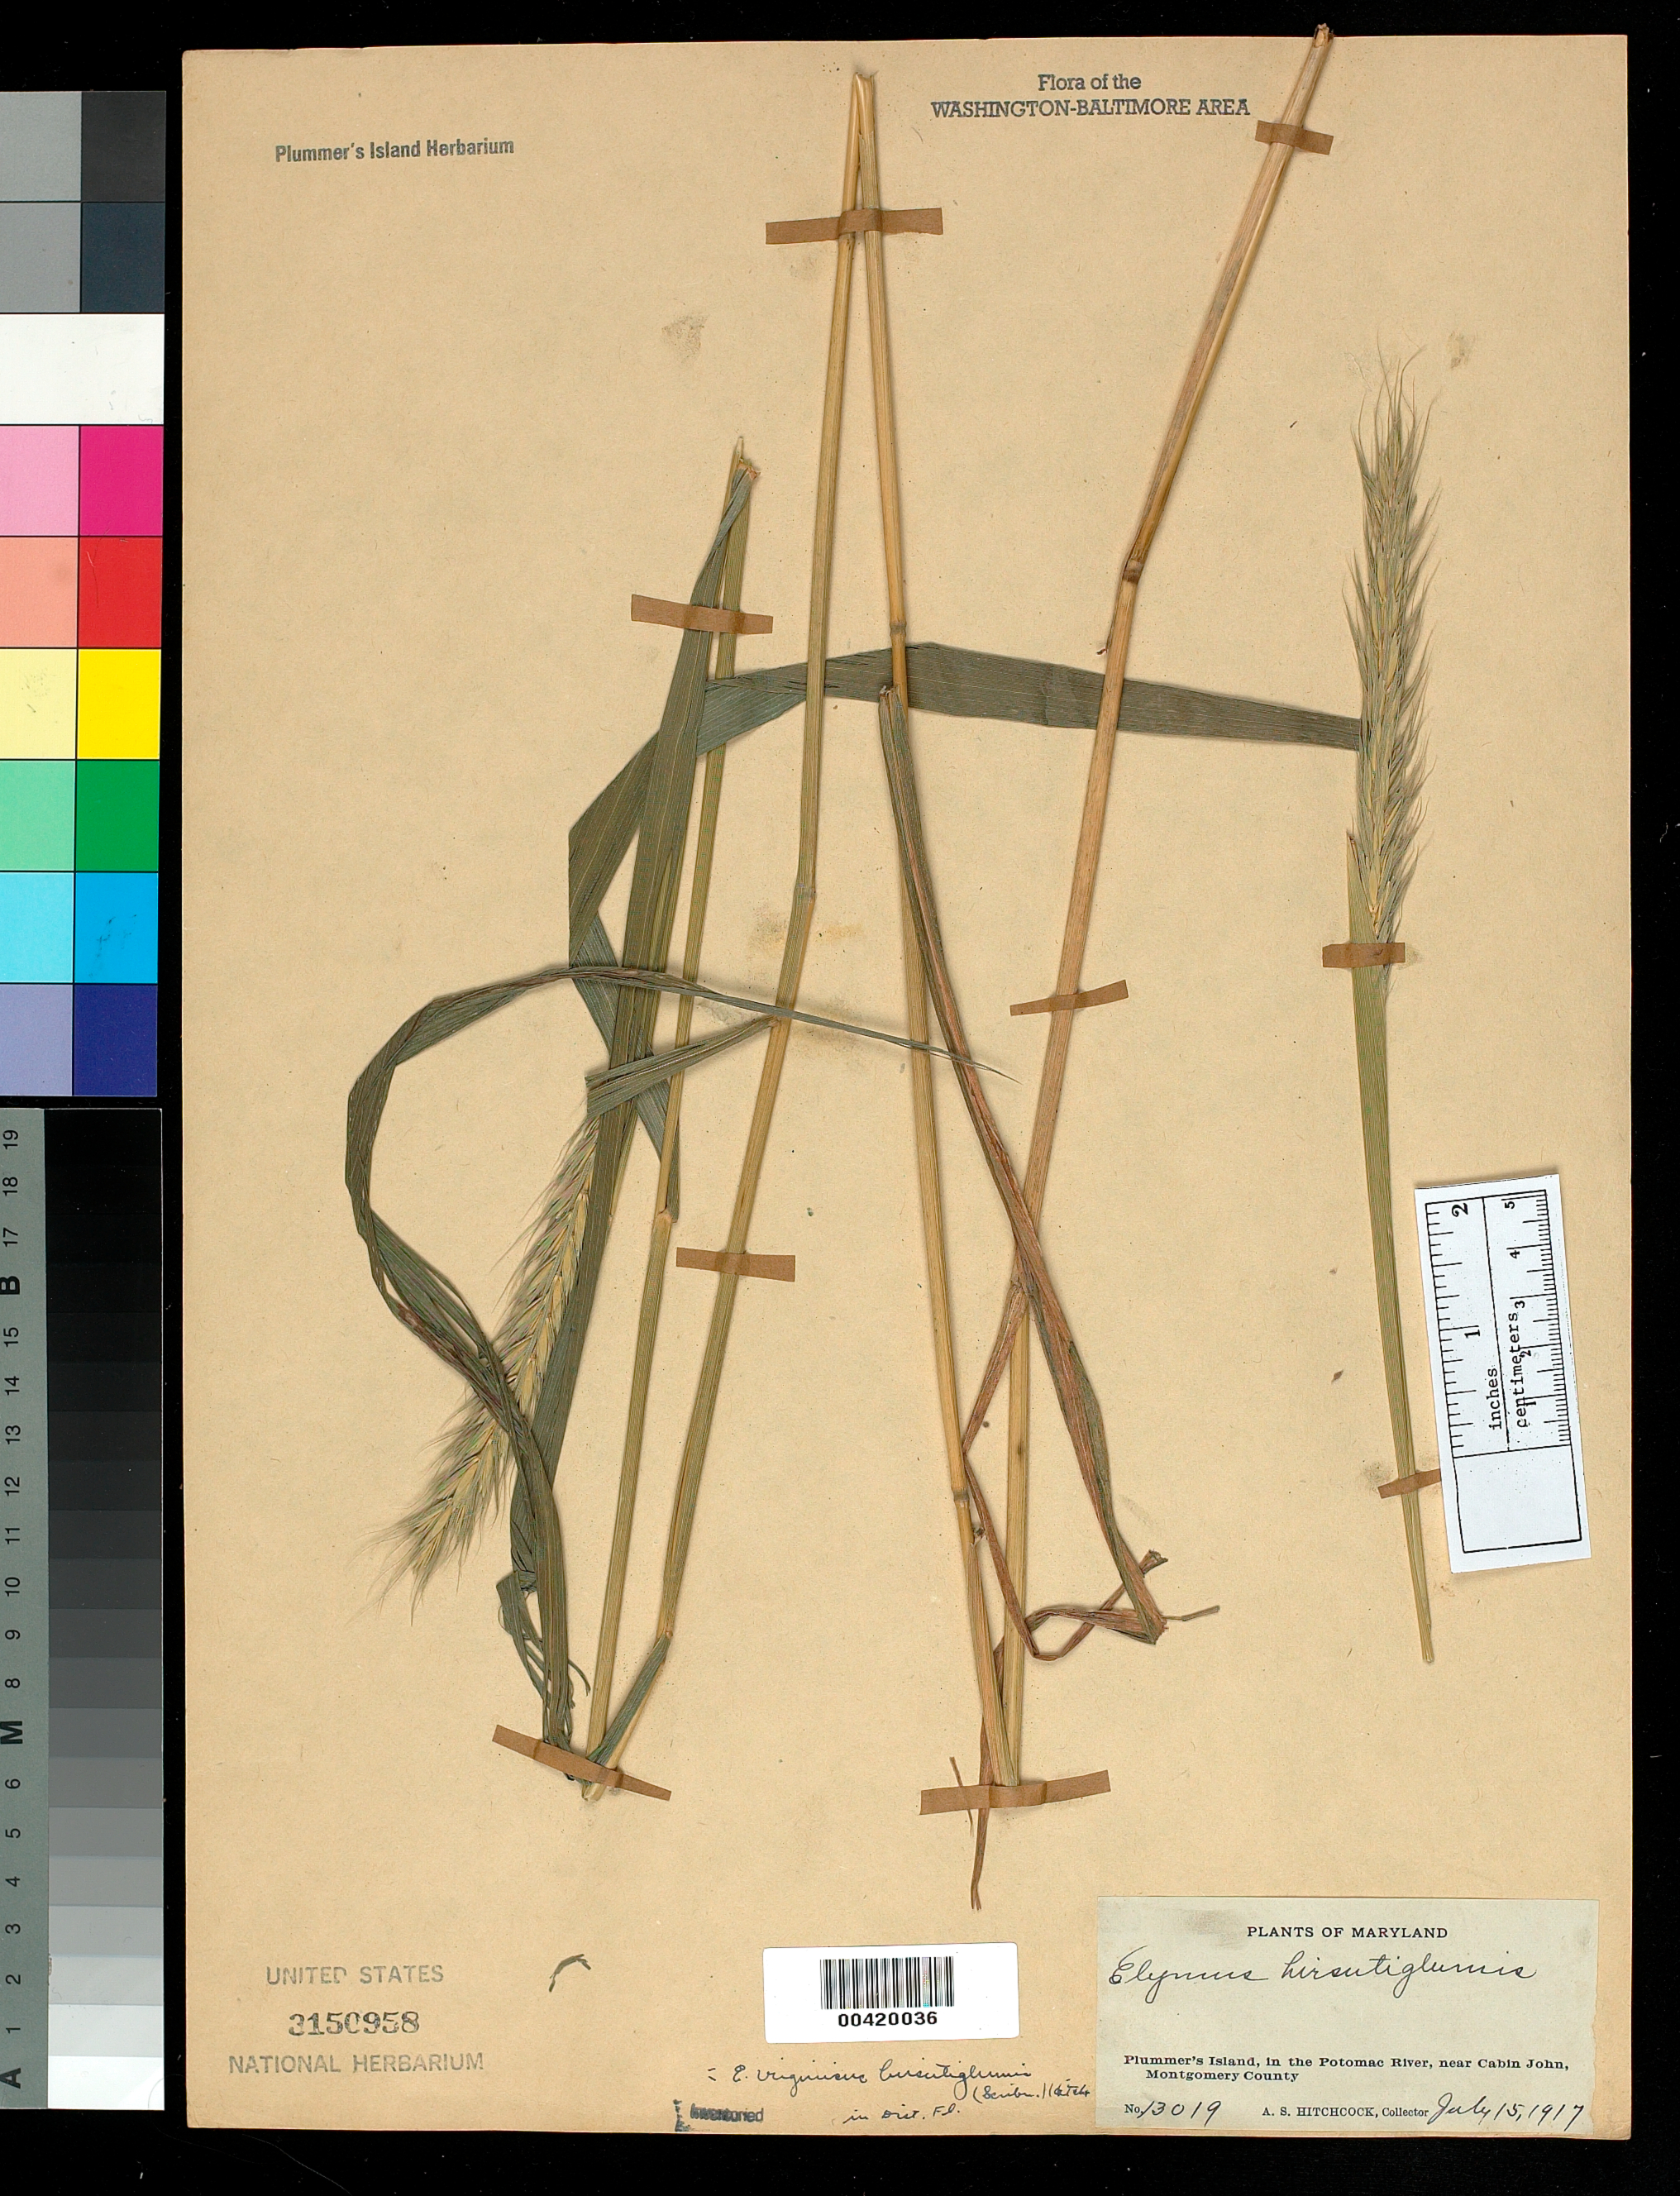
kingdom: Plantae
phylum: Tracheophyta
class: Liliopsida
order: Poales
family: Poaceae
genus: Elymus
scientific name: Elymus virginicus var. intermedius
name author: L.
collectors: A. S. Hitchcock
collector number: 13019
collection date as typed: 15 Jul 1917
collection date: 1917-07-15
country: United States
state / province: Maryland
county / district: Montgomery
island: Plummers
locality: Plummer's Island C. & O. Canal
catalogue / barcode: US 3150958